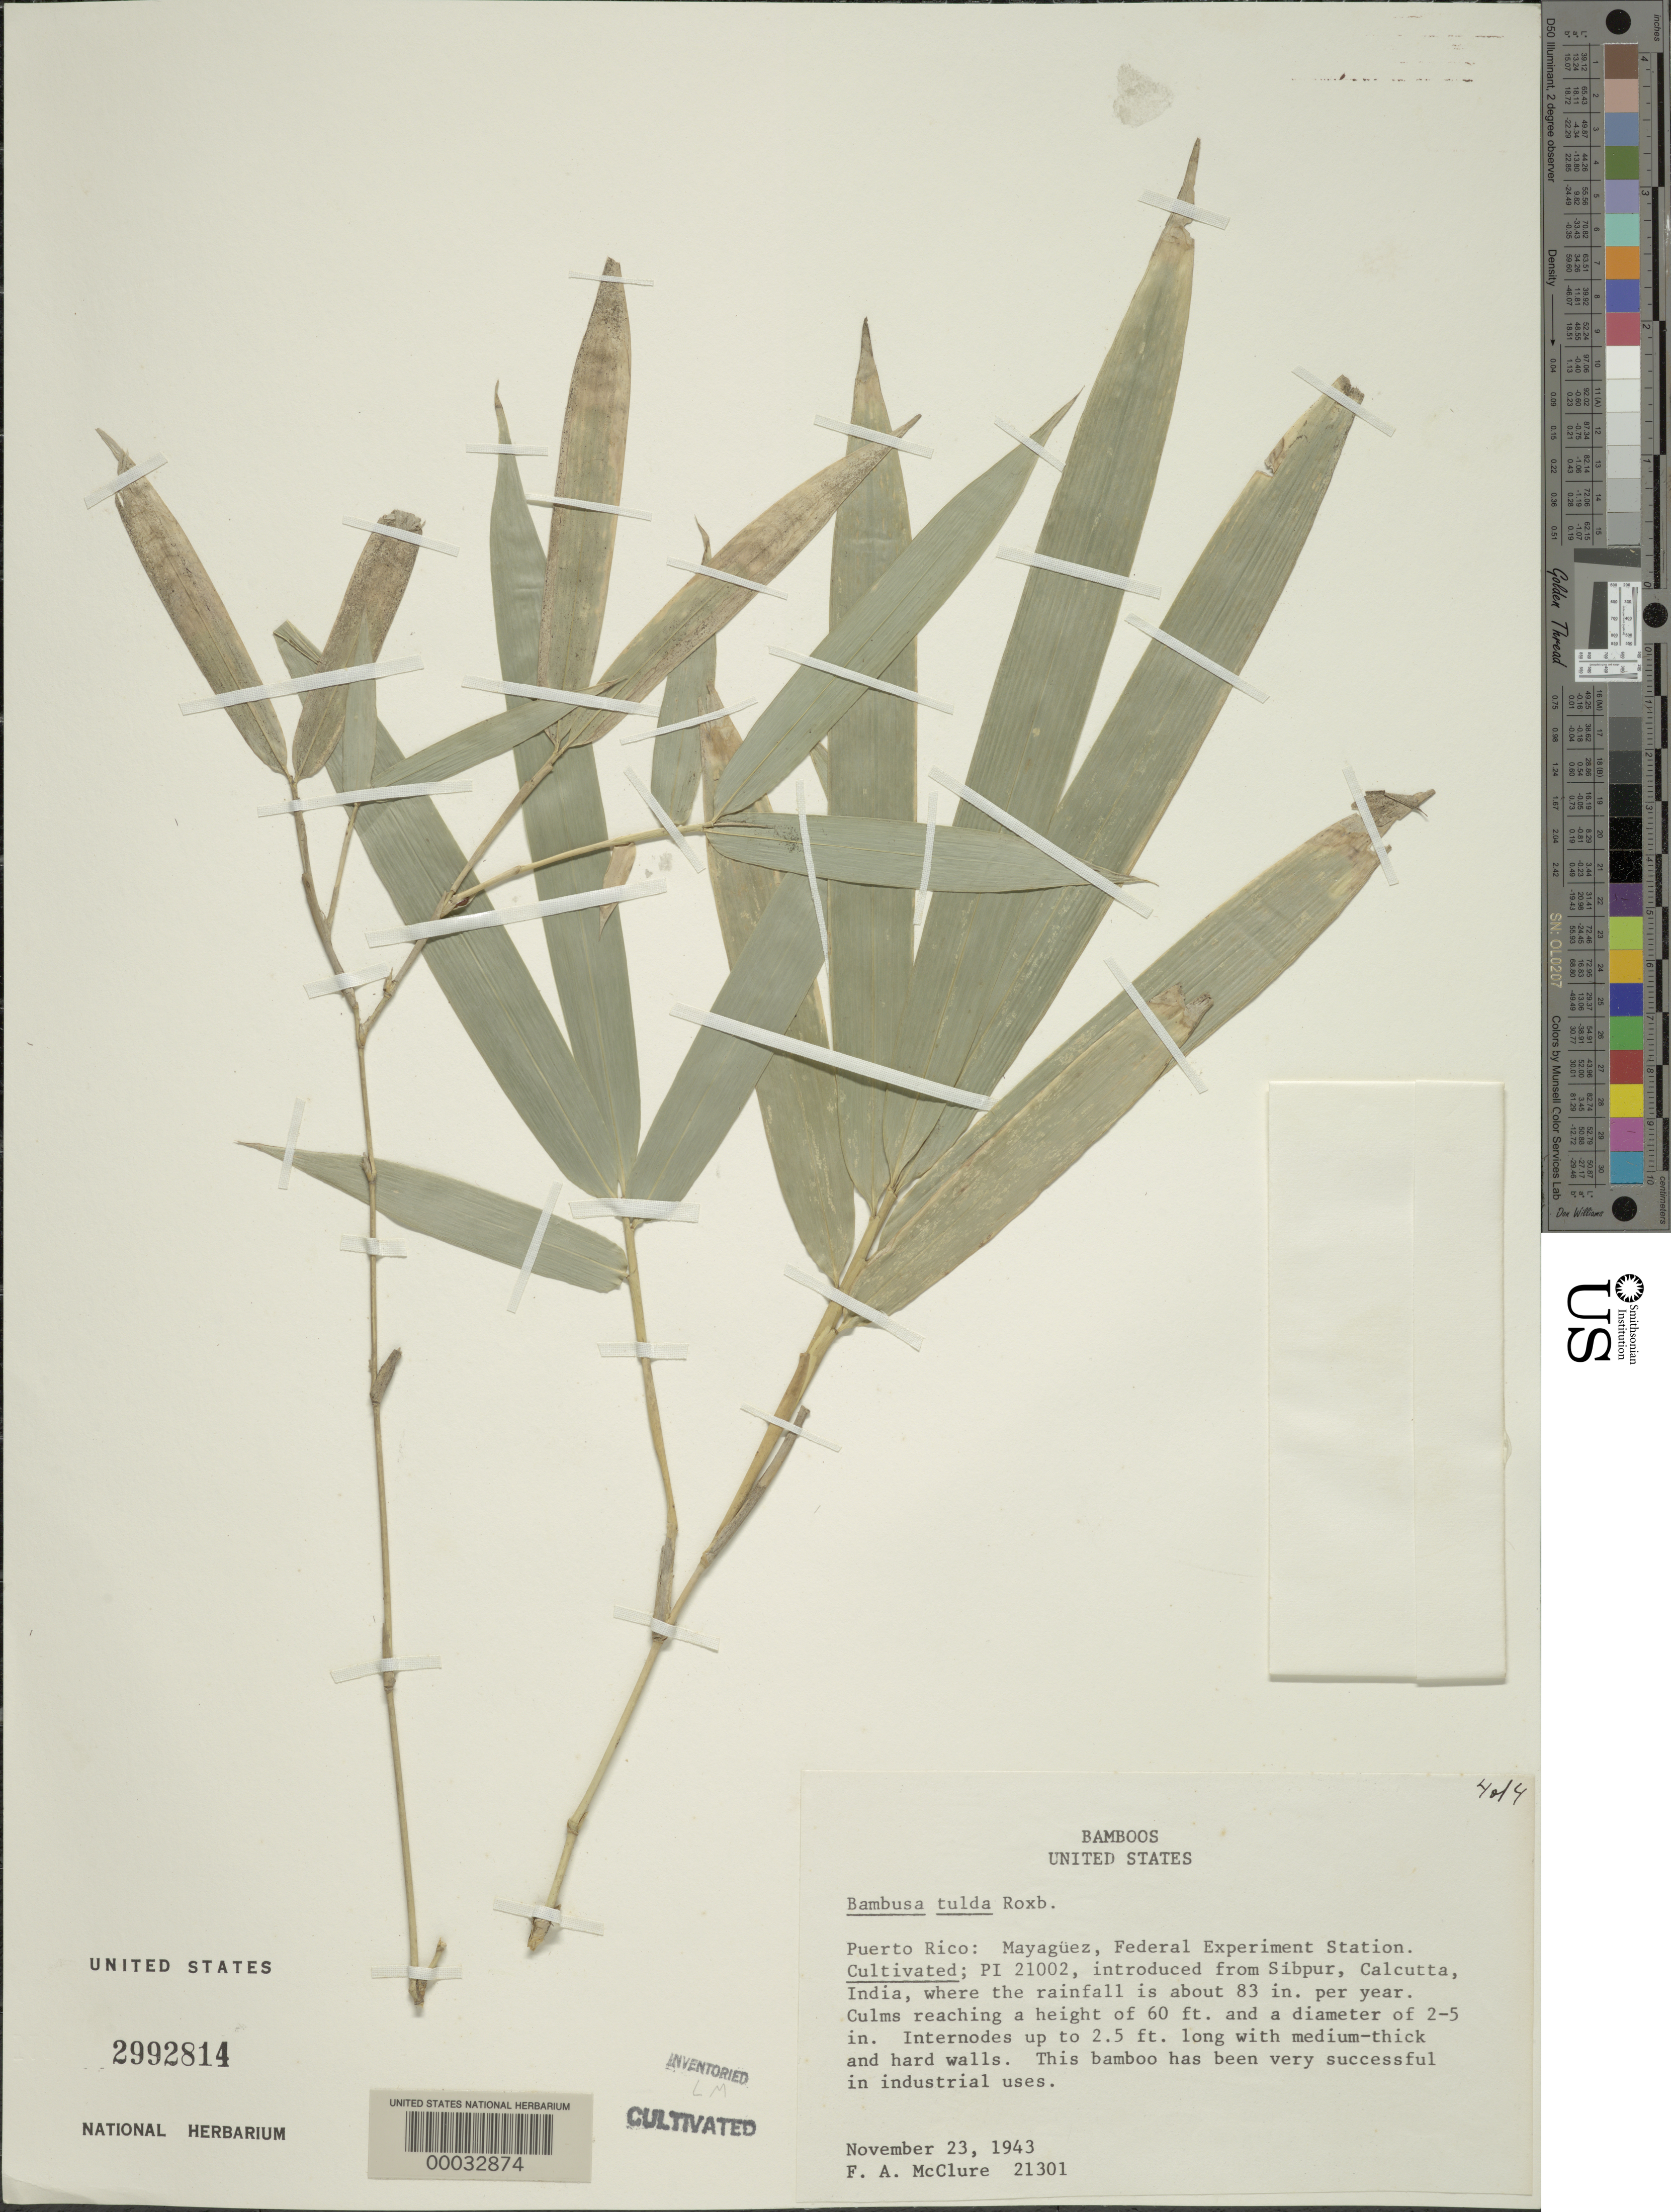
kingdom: Plantae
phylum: Tracheophyta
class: Liliopsida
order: Poales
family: Poaceae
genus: Bambusa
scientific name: Bambusa tulda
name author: Roxb.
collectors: F. A. McClure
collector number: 21301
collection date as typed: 23 Nov 1943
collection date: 1943-11-23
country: Puerto Rico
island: Greater Antilles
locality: Federal Experiment Station, Davis Field, Mayaguez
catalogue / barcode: US 2992814